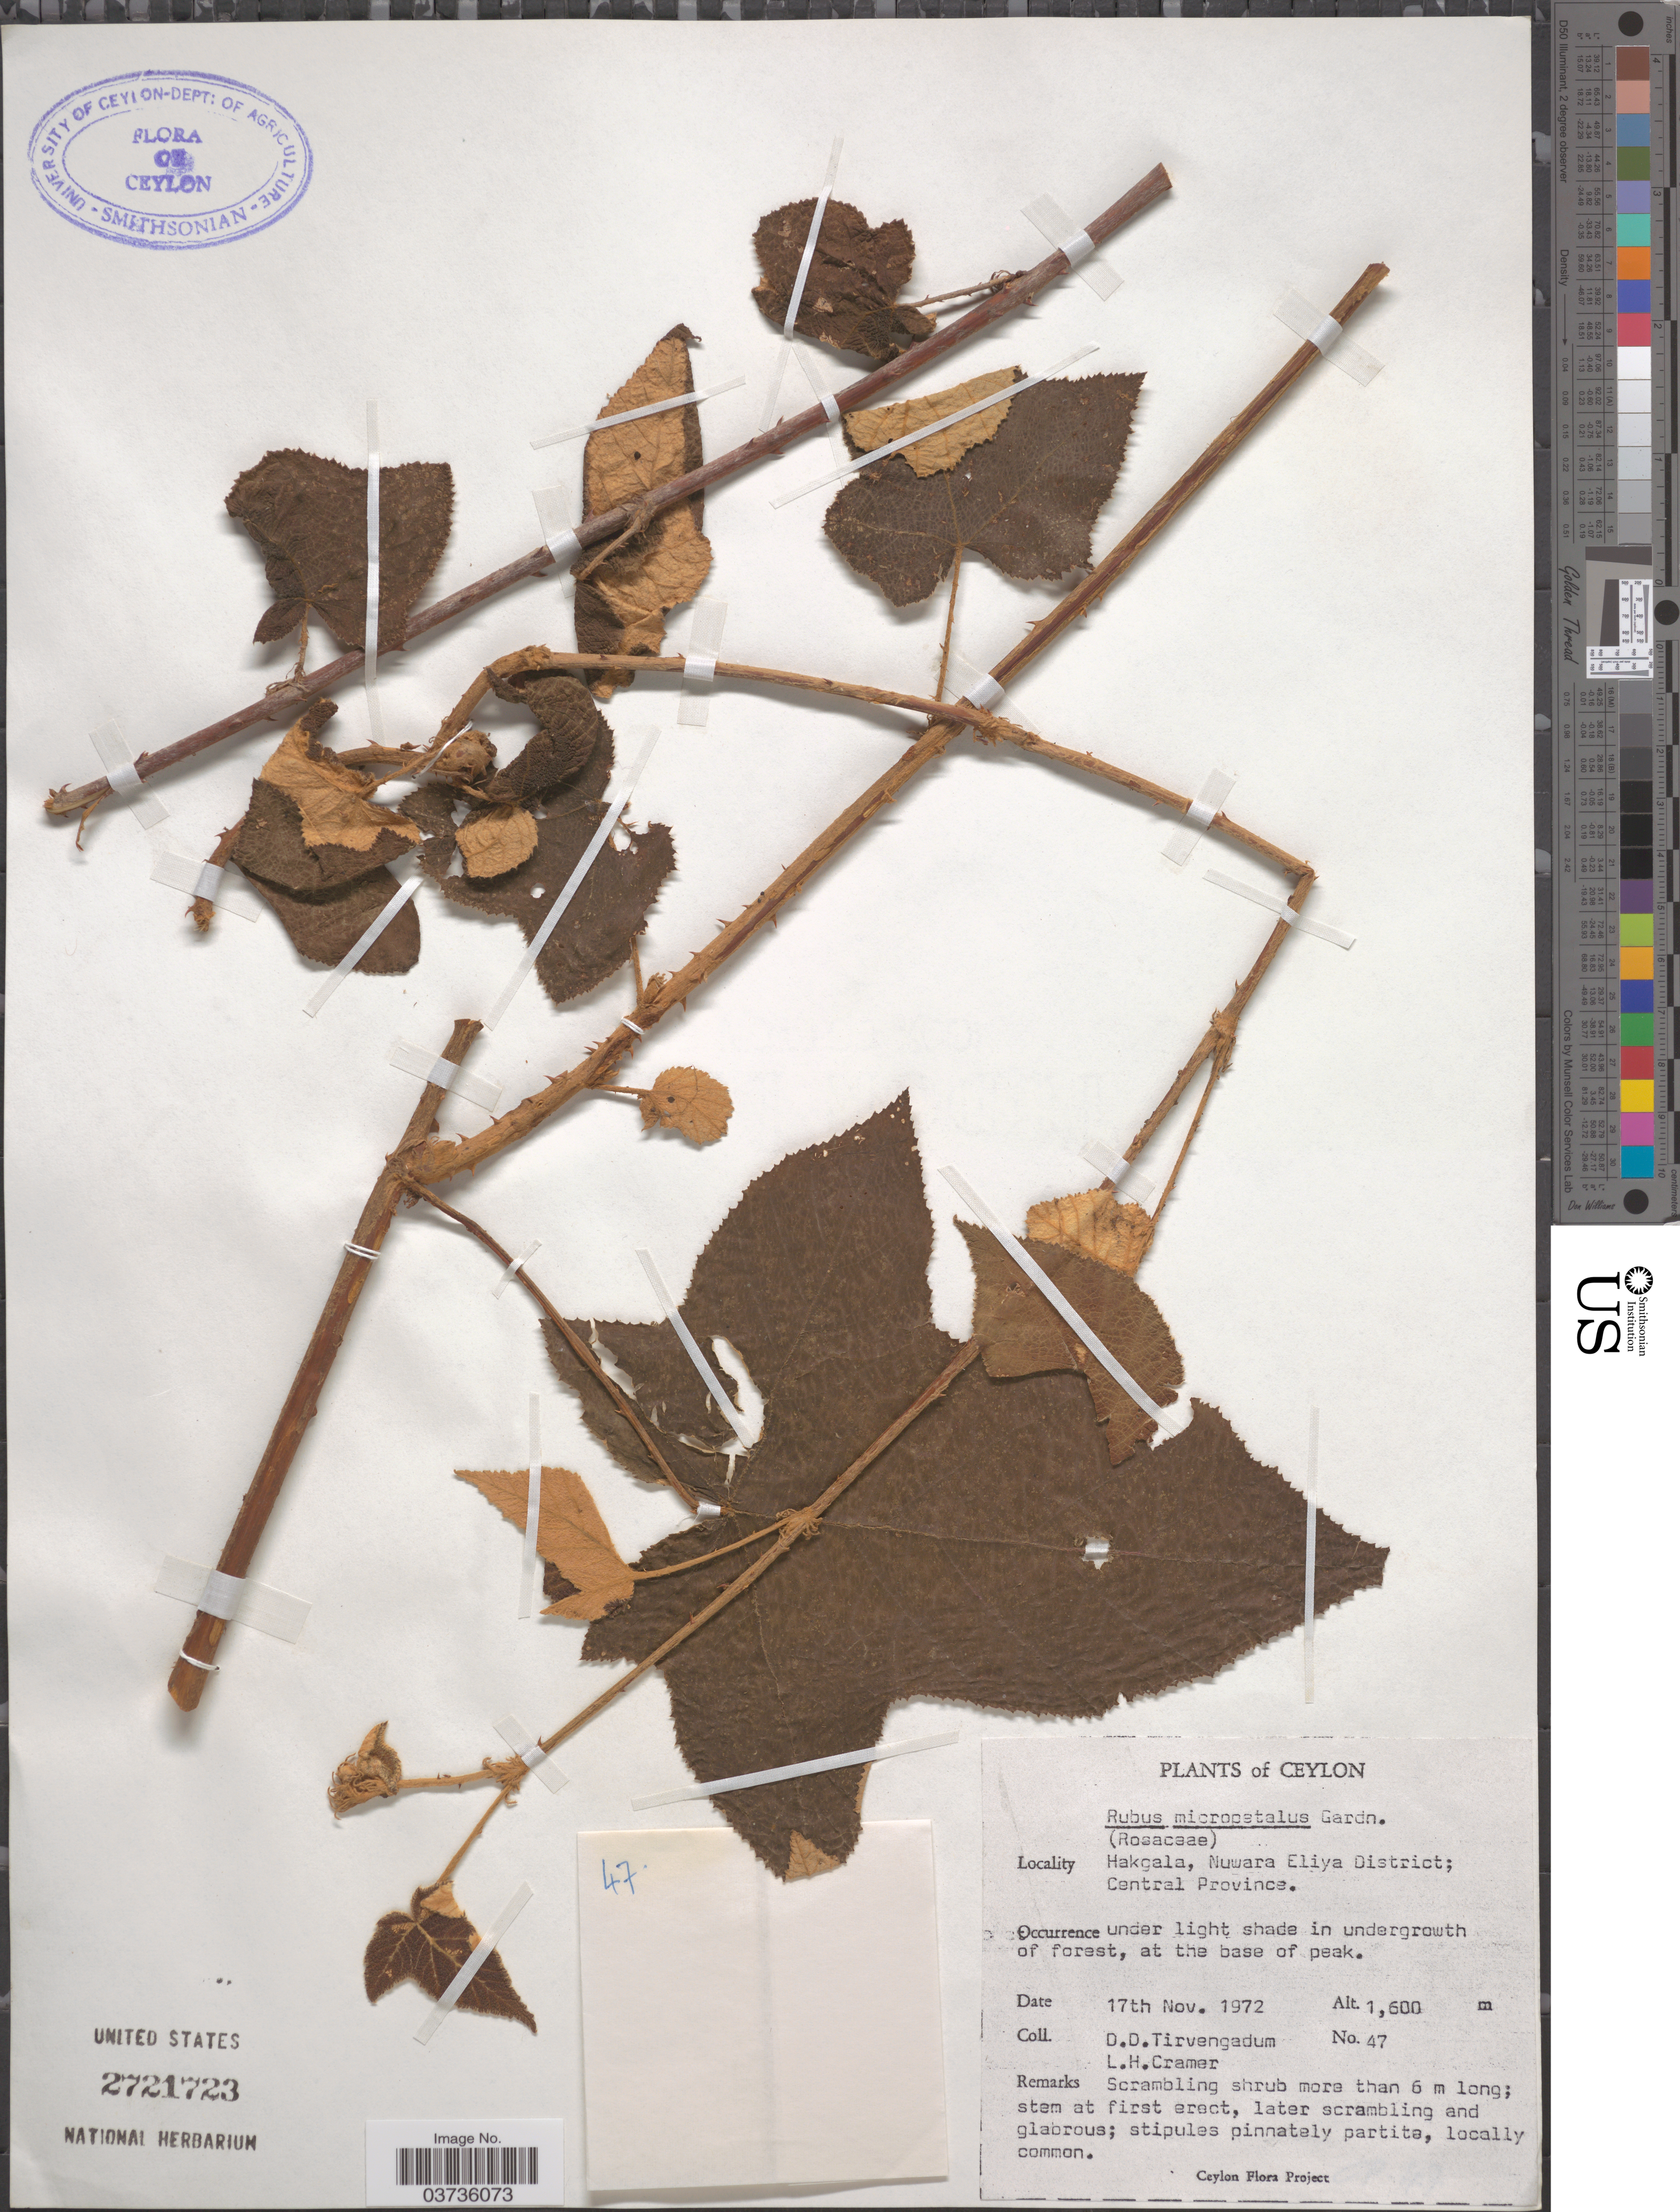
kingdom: Plantae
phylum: Tracheophyta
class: Magnoliopsida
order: Rosales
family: Rosaceae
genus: Rubus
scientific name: Rubus micropetalus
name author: Gardner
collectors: D. Tirvengadum & L. H. Cramer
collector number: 47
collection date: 1972-11-17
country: Sri Lanka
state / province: Central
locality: Ceylon. Hakgala, Nuwara Eliya District.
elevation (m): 1600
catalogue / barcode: US 2721723